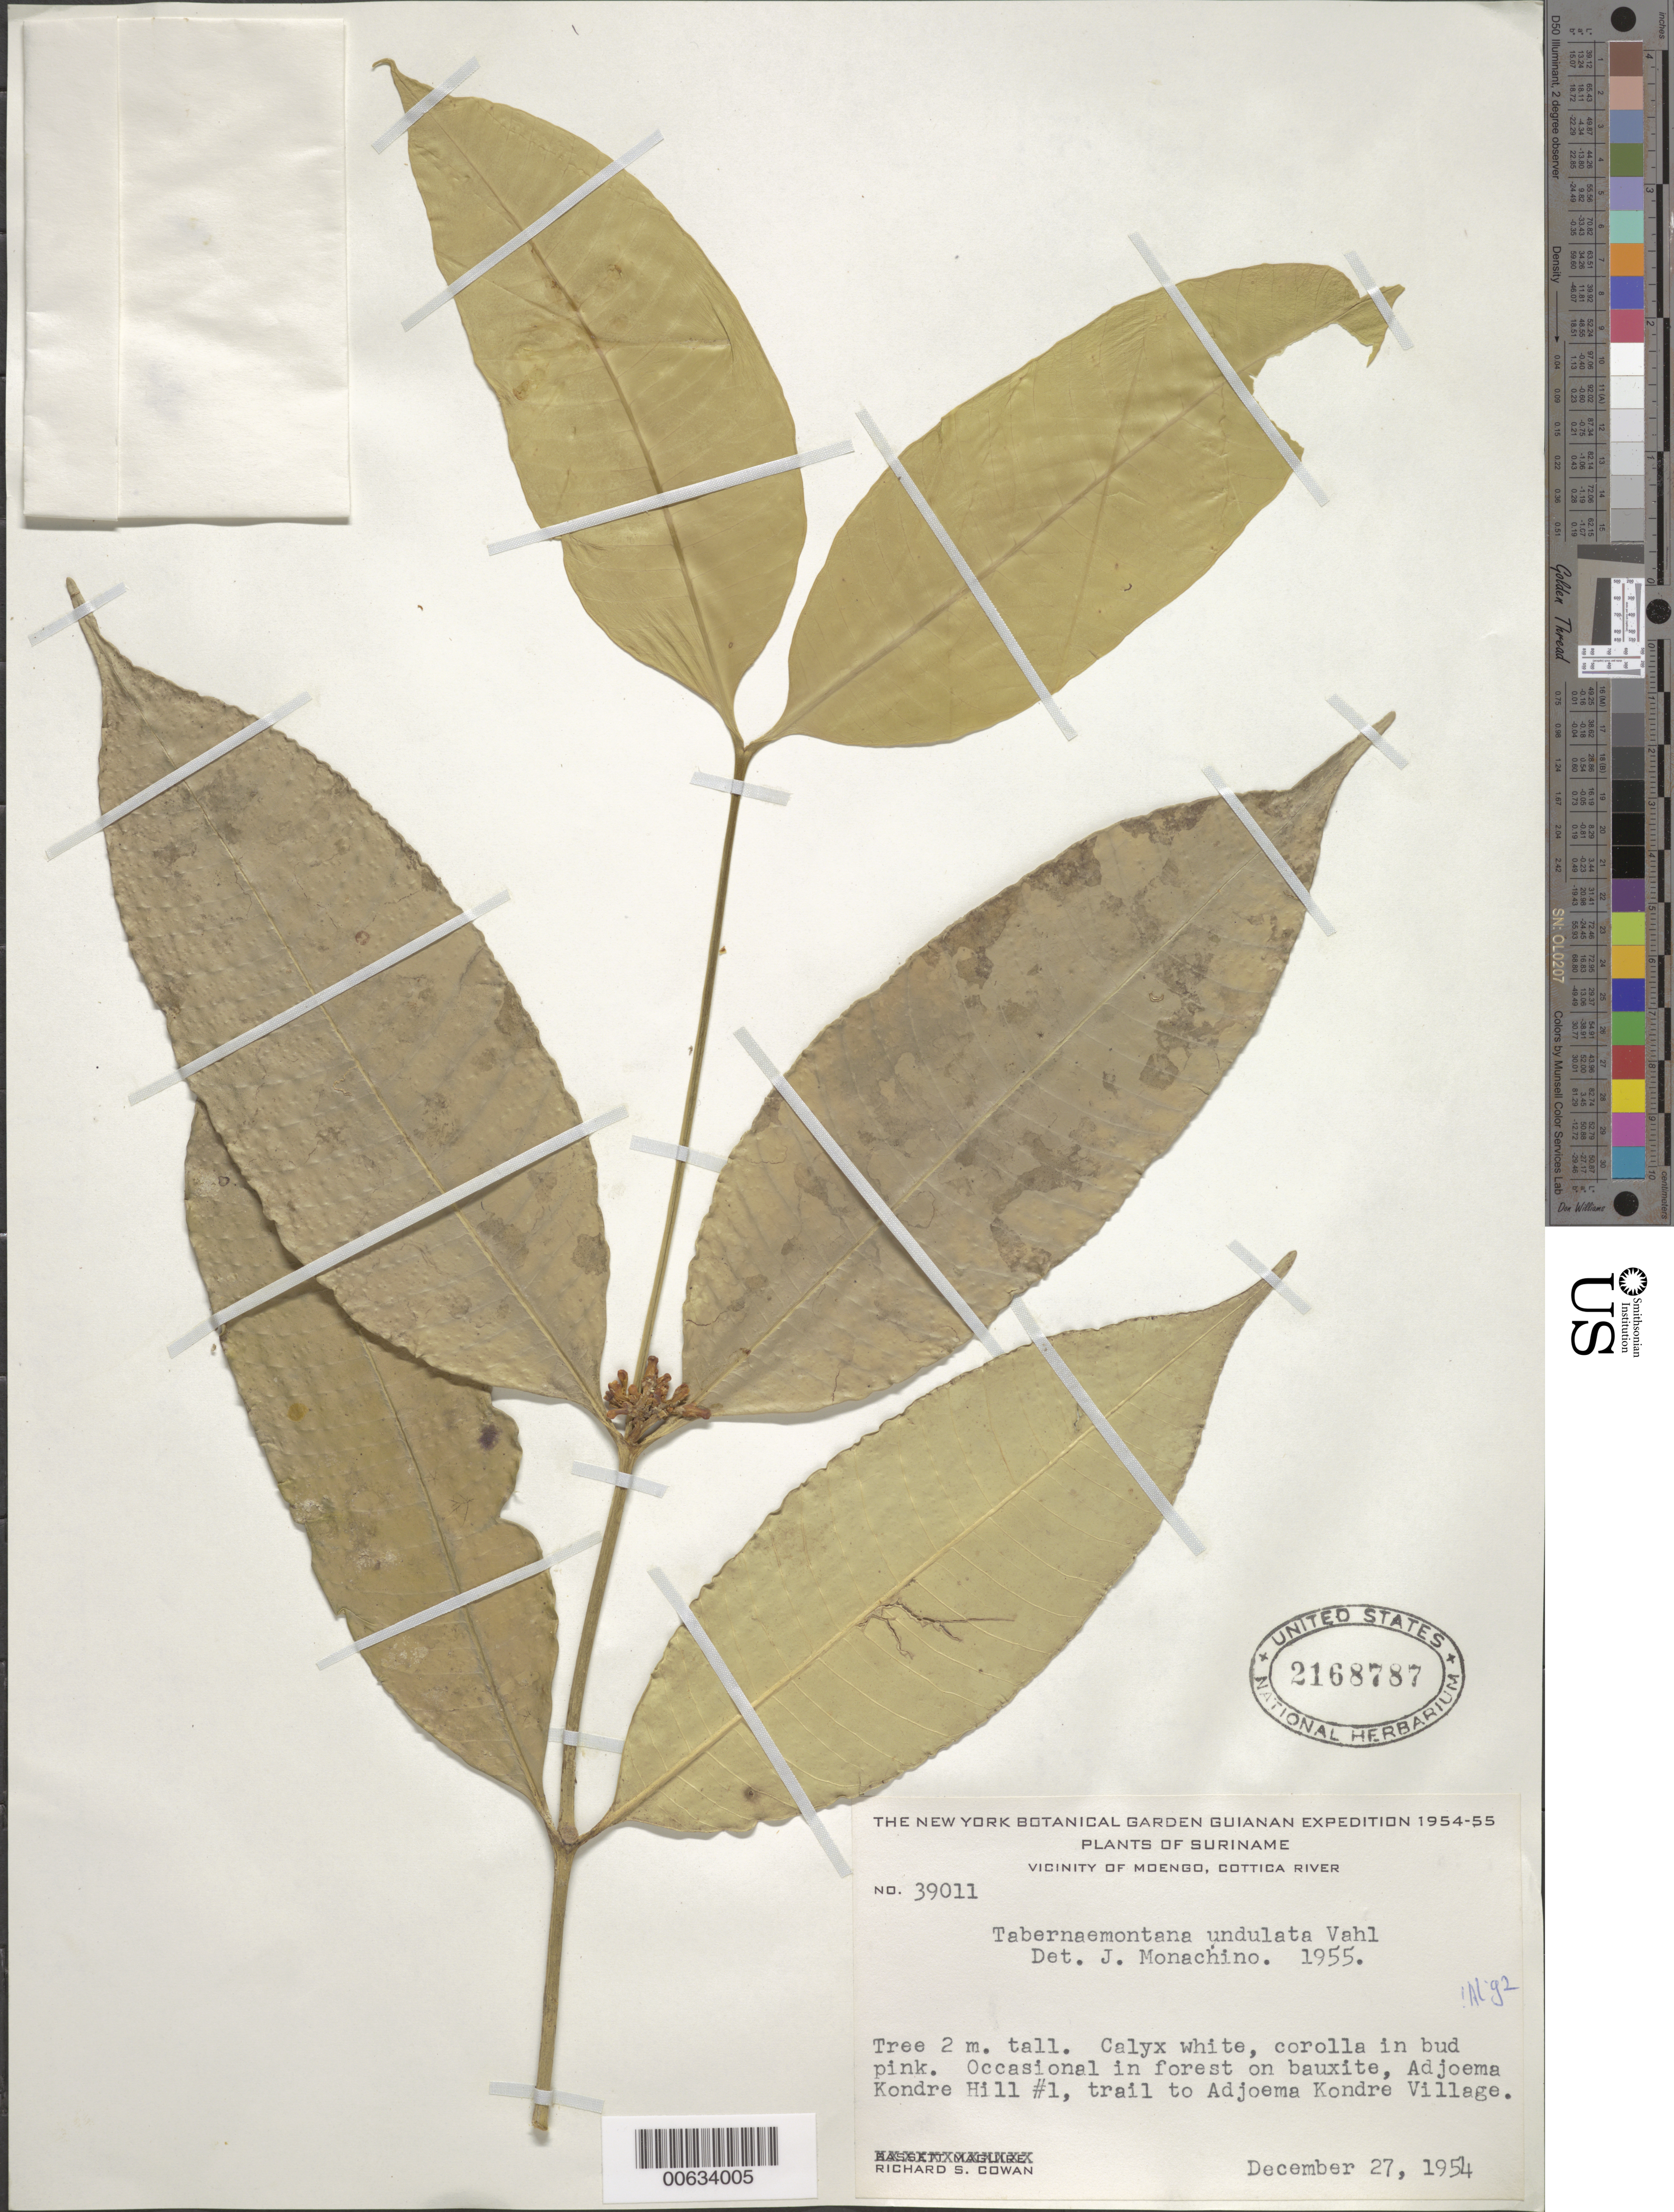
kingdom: Plantae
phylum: Tracheophyta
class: Magnoliopsida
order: Gentianales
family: Apocynaceae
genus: Tabernaemontana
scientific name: Tabernaemontana undulata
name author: Vahl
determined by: Monachino, J. V.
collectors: R. S. Cowan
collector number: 39011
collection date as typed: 27-Dec-54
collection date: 1954-12-27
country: Suriname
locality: Adjoema Kondre Hill #1, road to Adjoema Kondre Village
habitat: Forest on bauxite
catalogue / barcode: US 2168787